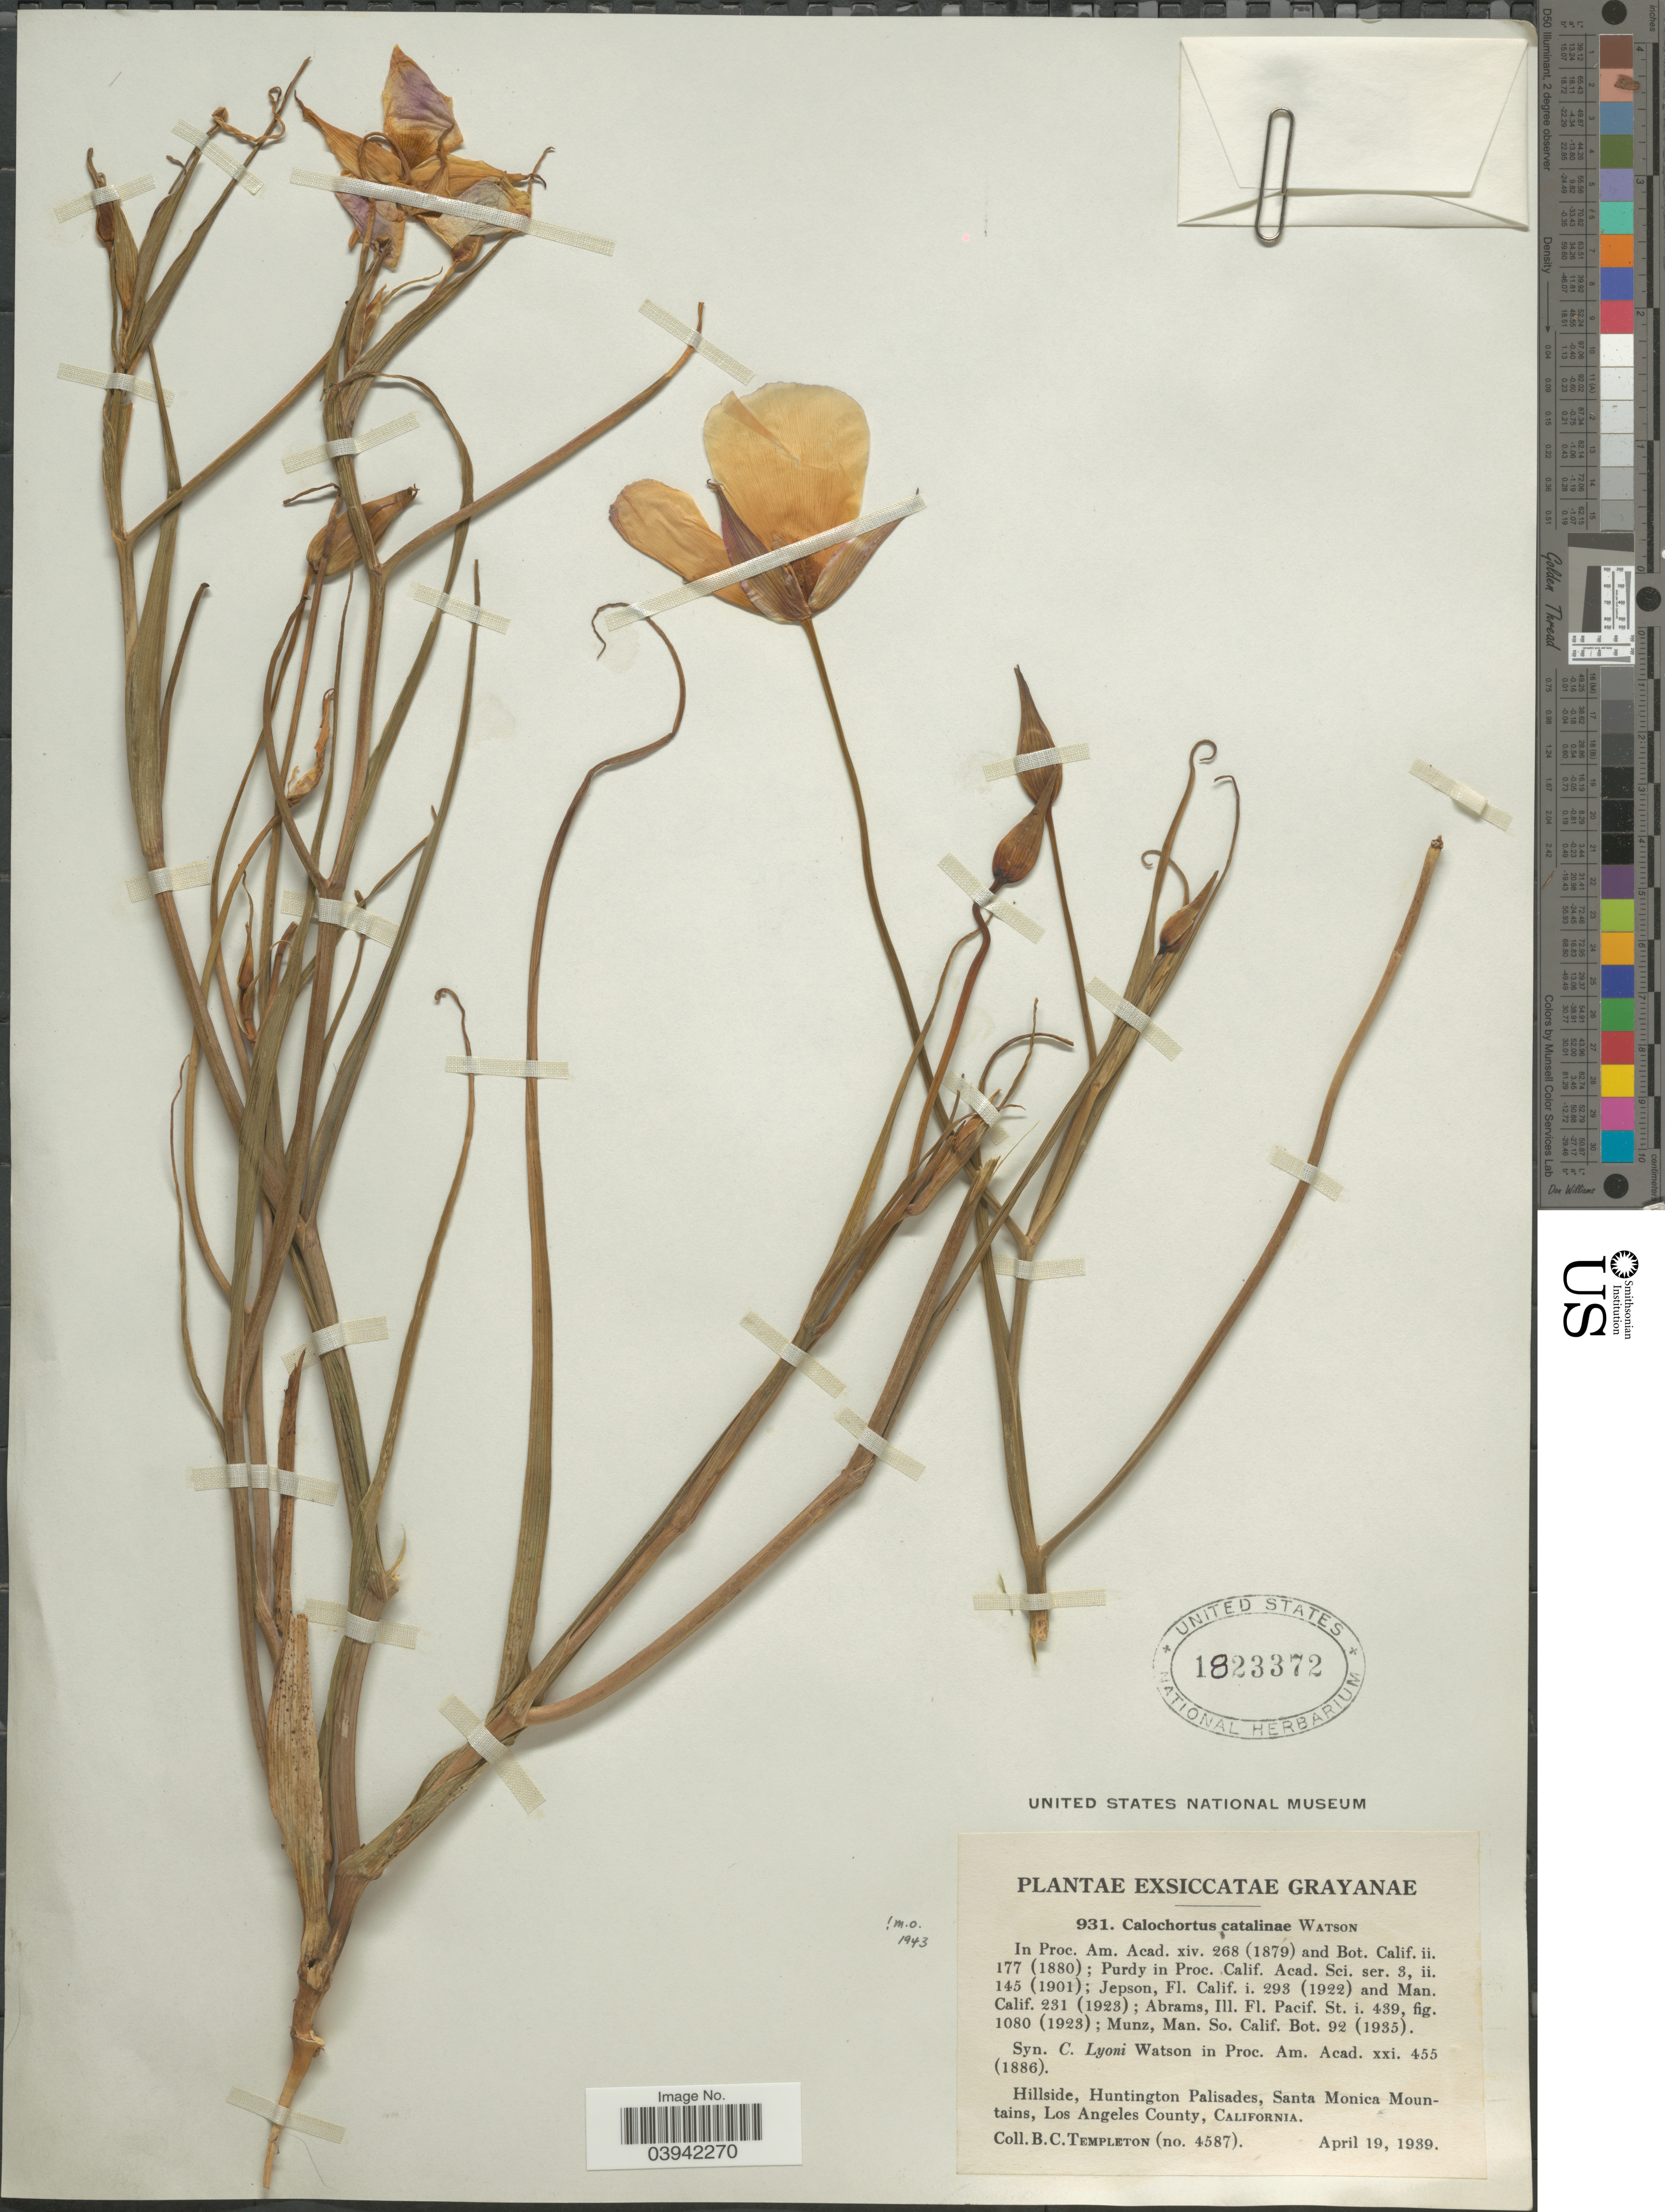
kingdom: Plantae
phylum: Tracheophyta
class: Liliopsida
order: Liliales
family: Liliaceae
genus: Calochortus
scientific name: Calochortus catalinae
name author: S. Watson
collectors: B. Templeton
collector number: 4587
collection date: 1939-04-19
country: United States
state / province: California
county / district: Los Angeles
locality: Hillside, Huntington Palisades, Santa Monica Mountains, Los Angeles County.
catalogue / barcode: US 1823372